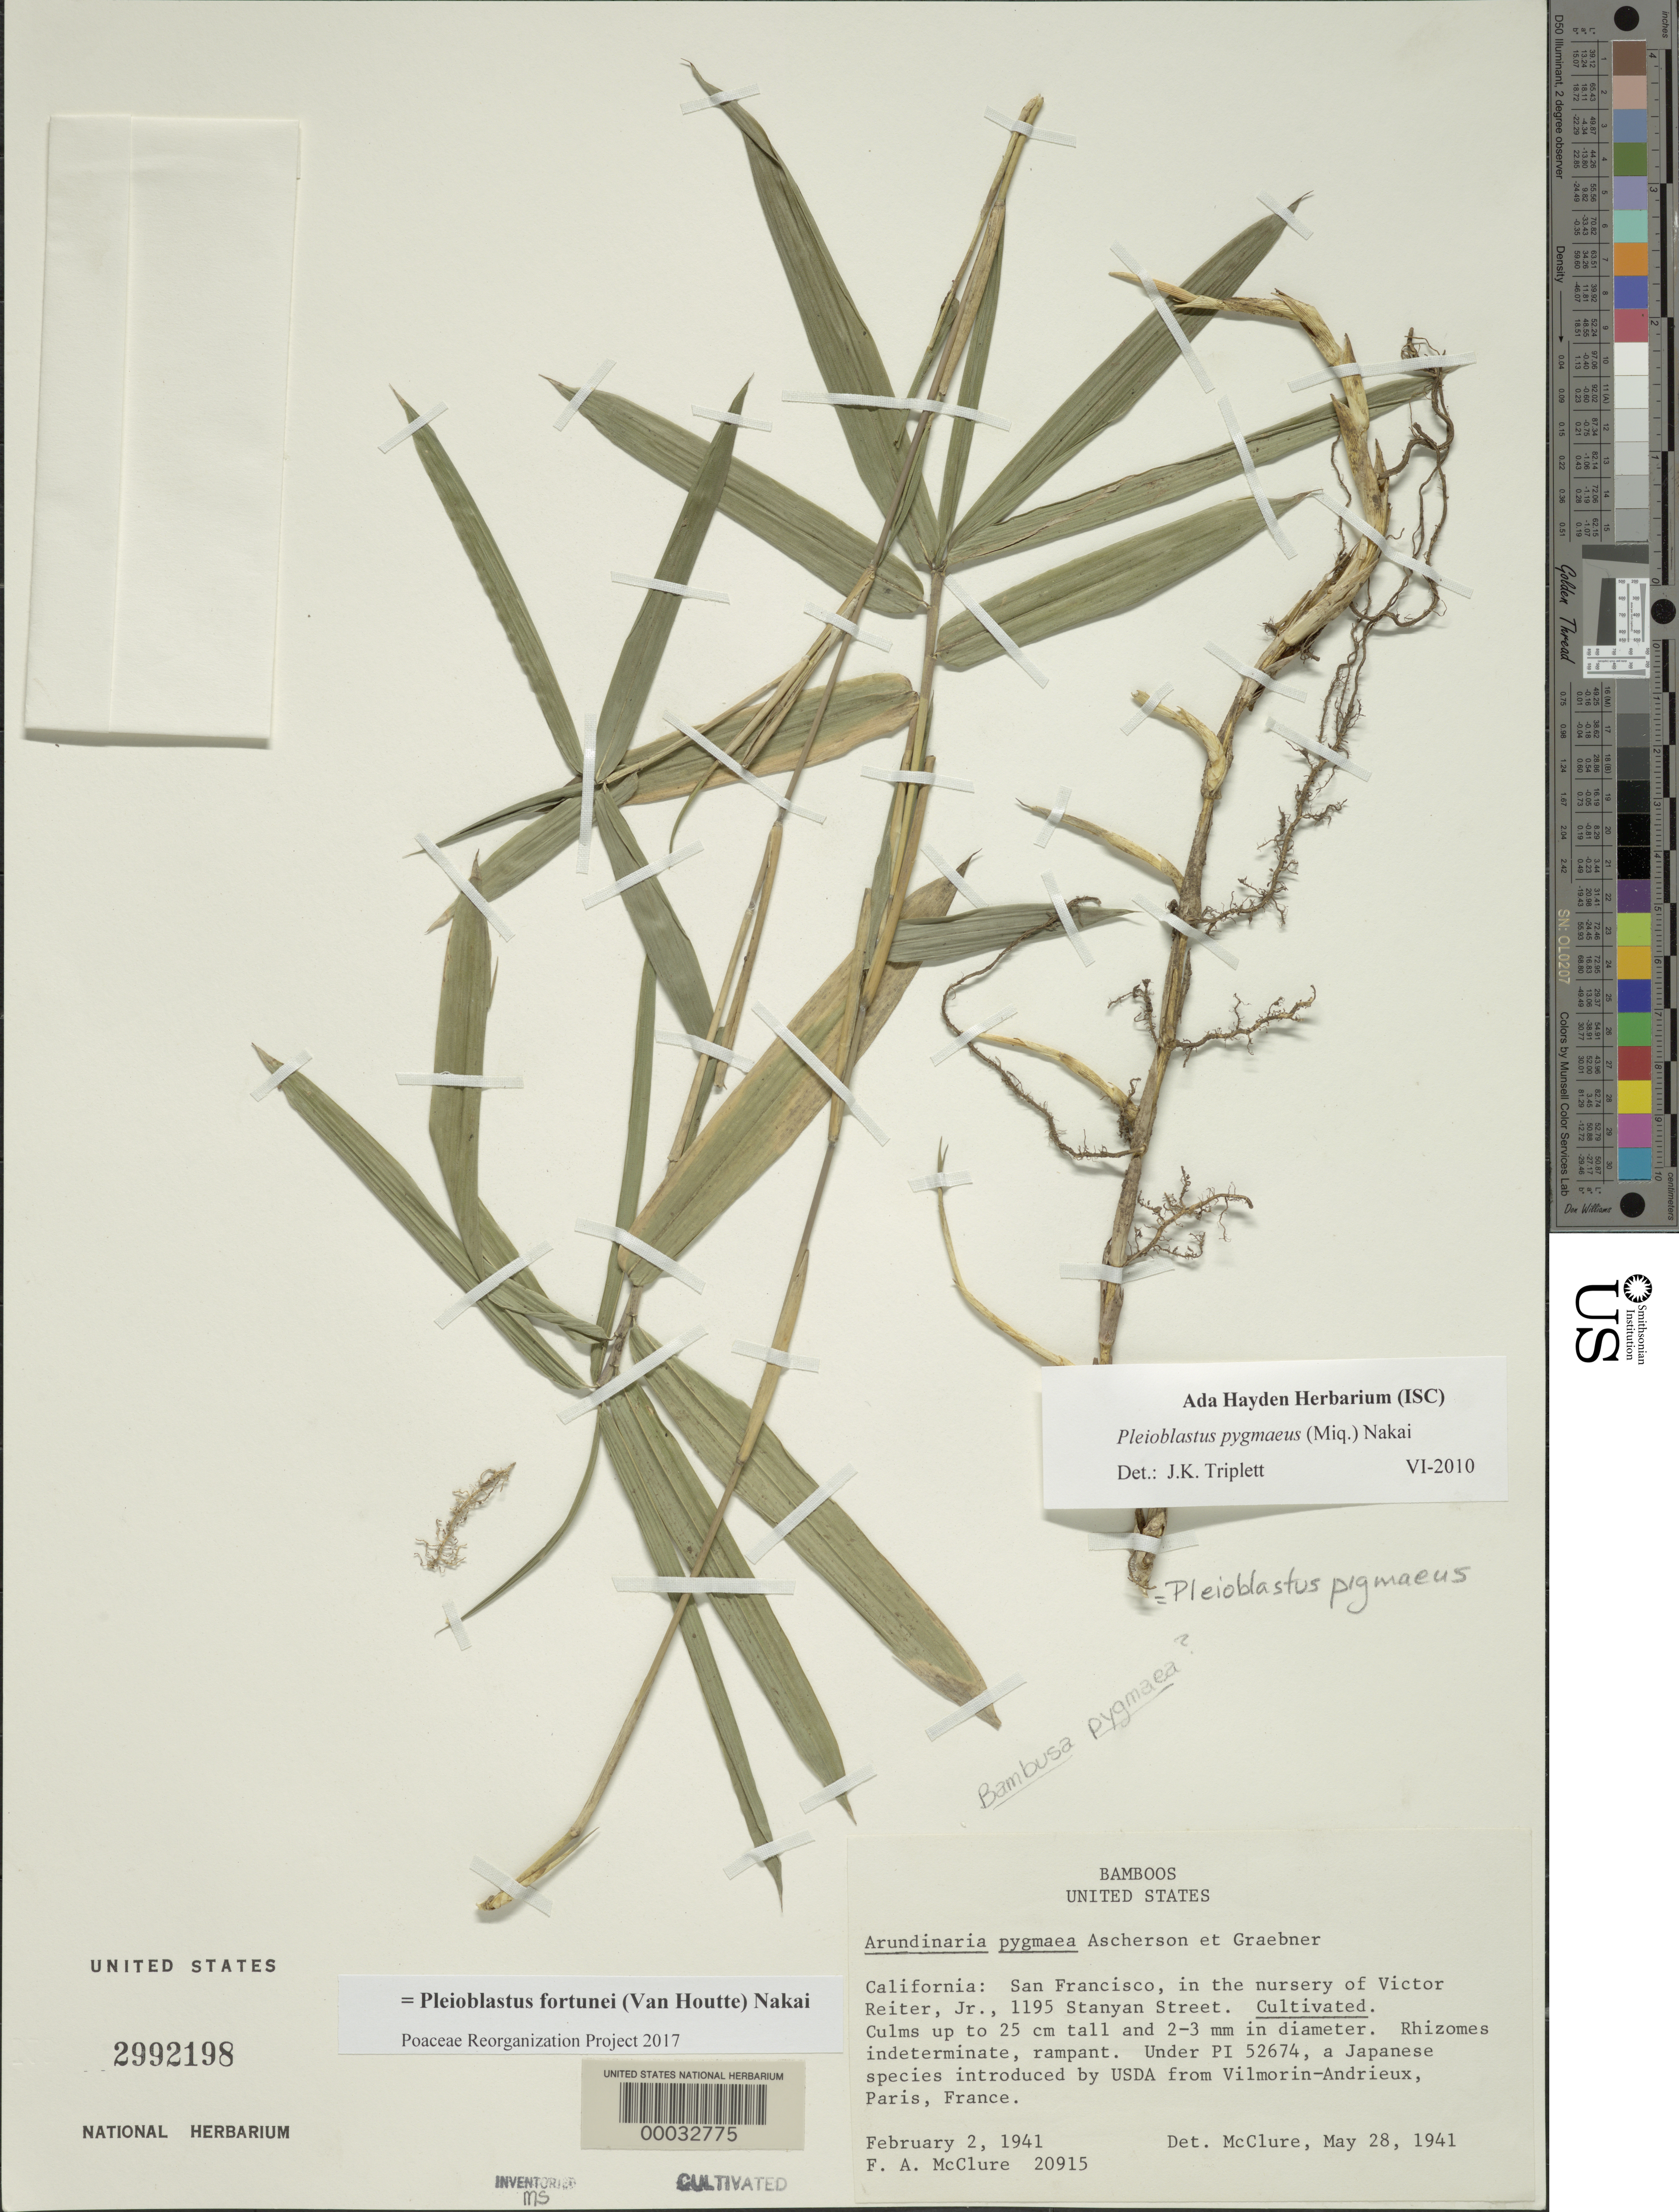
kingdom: Plantae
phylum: Tracheophyta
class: Liliopsida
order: Poales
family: Poaceae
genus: Pleioblastus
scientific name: Pleioblastus fortunei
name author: (Van Houtte) Nakai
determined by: Poaceae Reorganization Project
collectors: F. A. McClure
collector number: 20915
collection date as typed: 02 Feb 1941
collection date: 1941-02-02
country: United States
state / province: California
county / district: San Francisco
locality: San francisco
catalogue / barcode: US 2992198